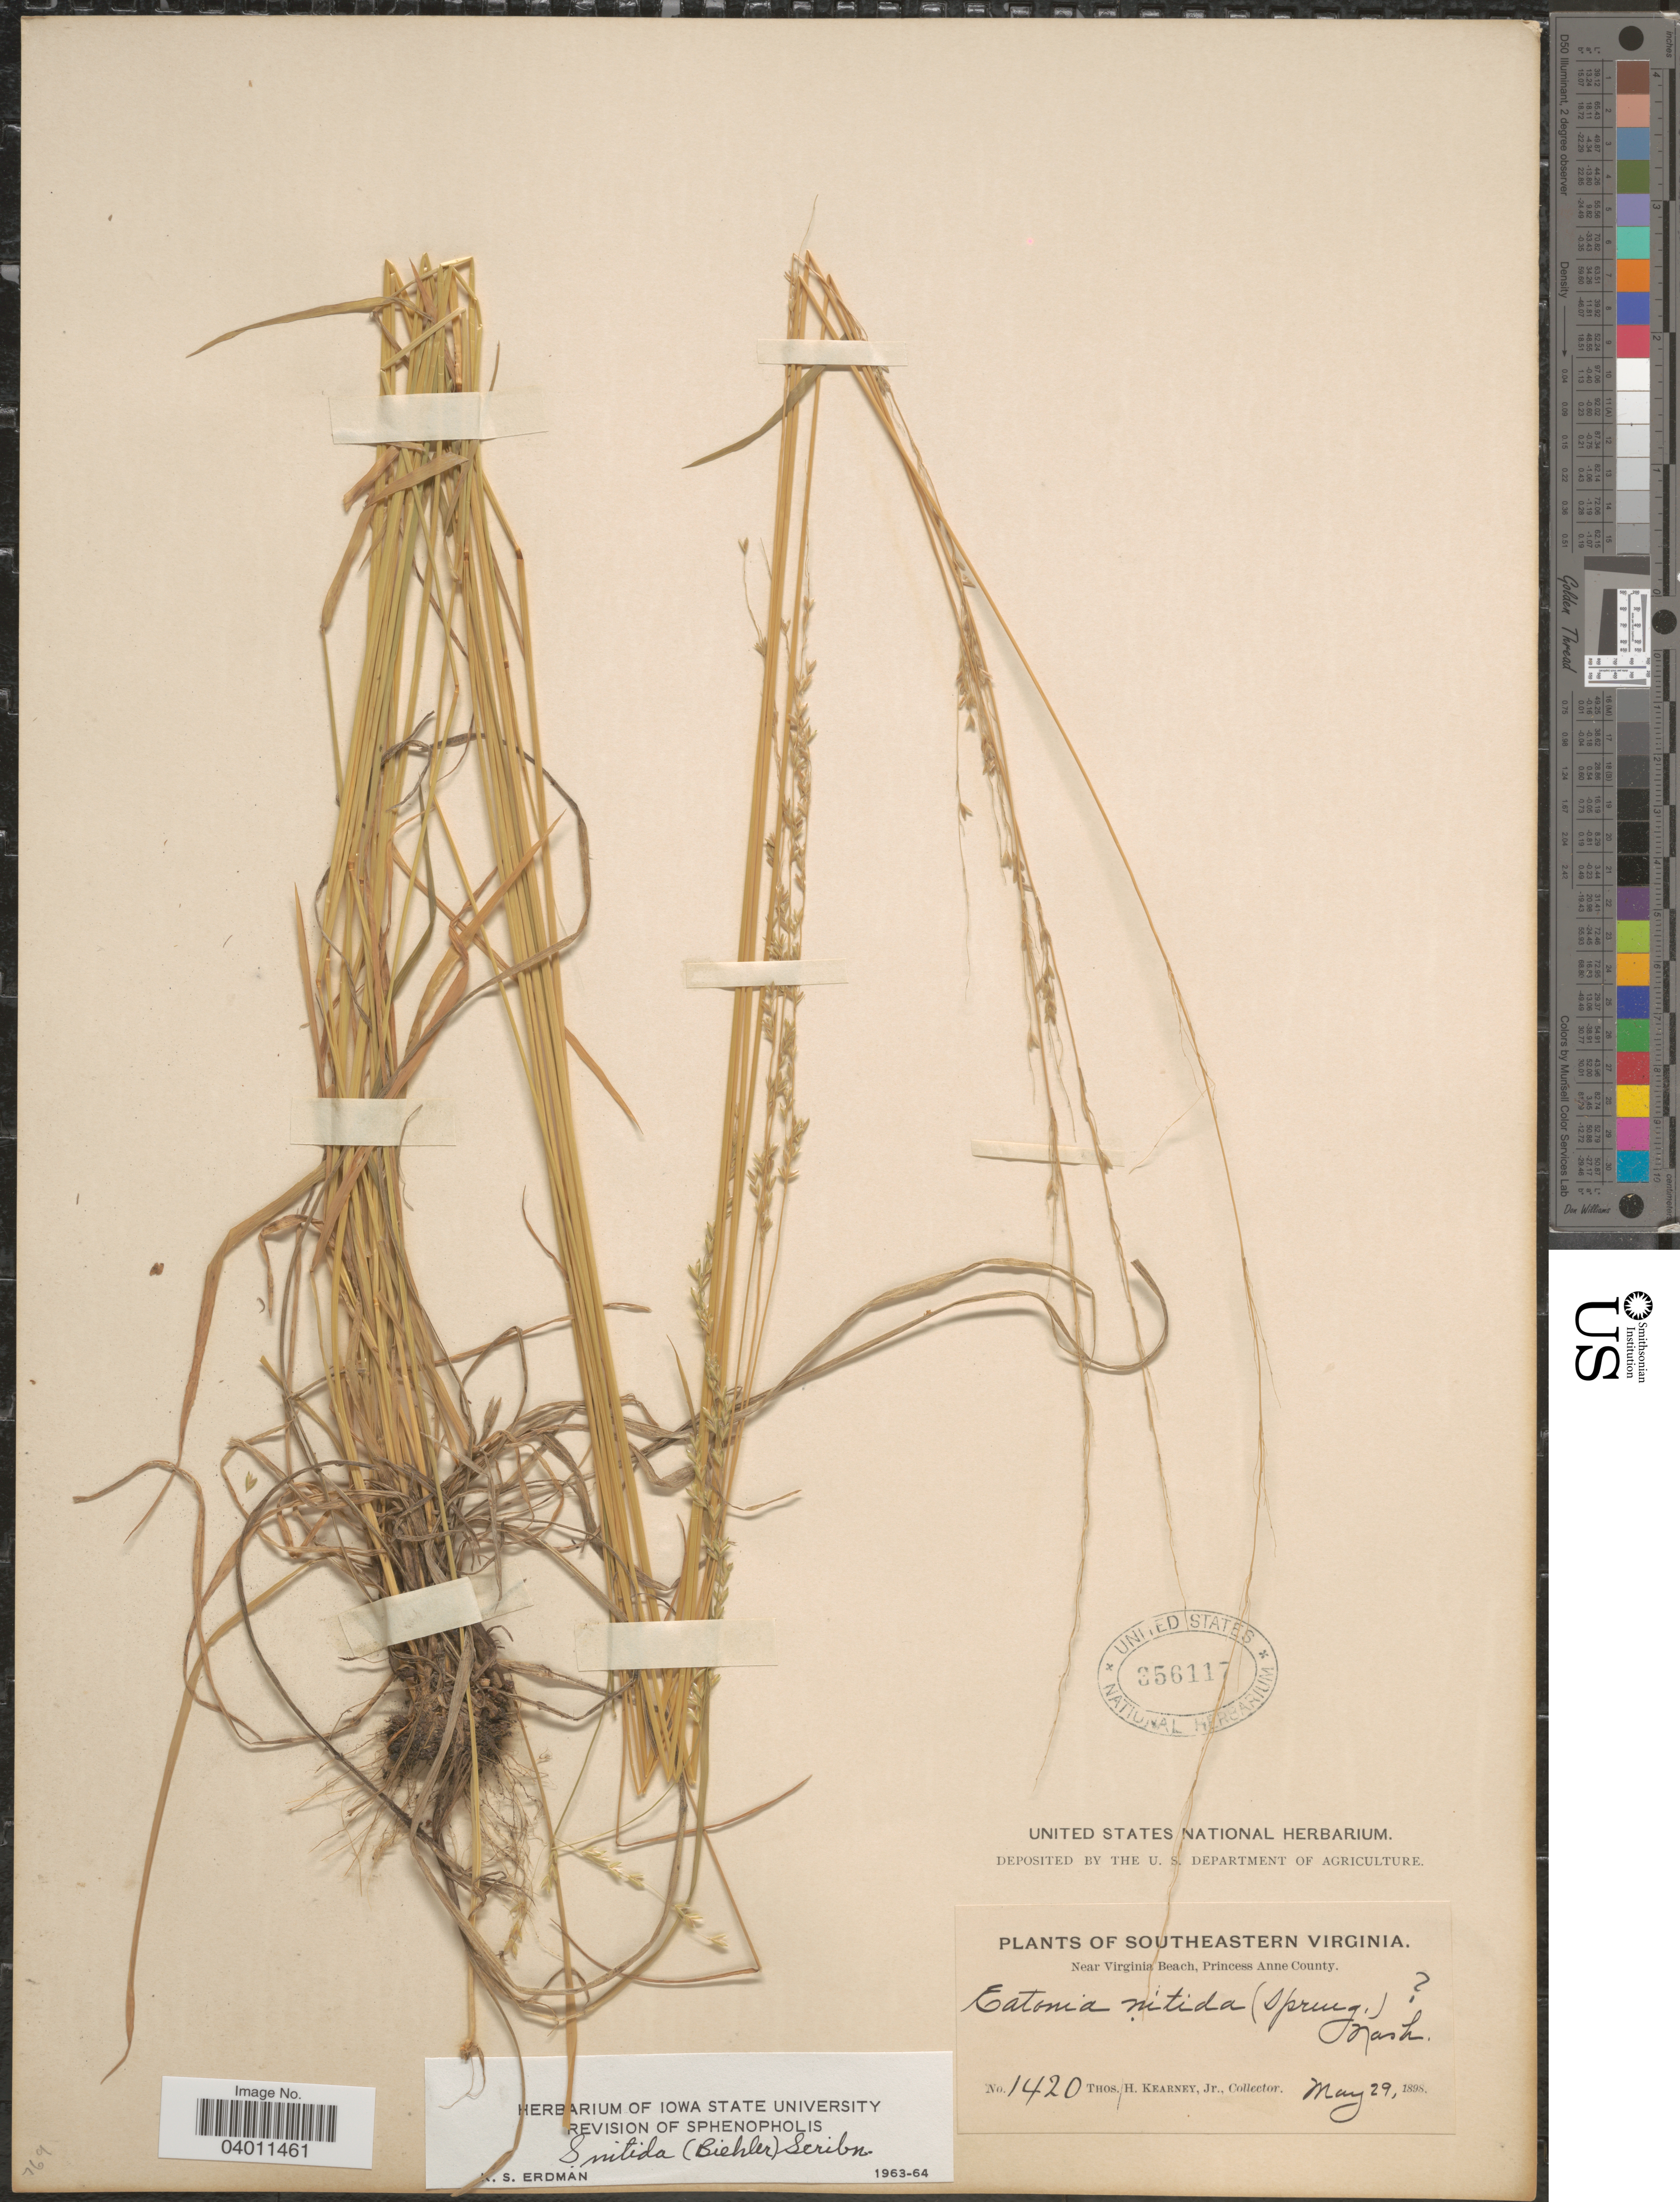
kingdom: Plantae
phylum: Tracheophyta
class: Liliopsida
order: Poales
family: Poaceae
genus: Sphenopholis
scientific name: Sphenopholis nitida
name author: (Biehler) Scribn.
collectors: T. H. Kearney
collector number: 1420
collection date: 1898-05-29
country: United States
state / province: Virginia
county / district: City of Virginia Beach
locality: Southeastern Virginia. Near Virginia Beach, Princess Anne (=historic county name) County.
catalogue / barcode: US 356117